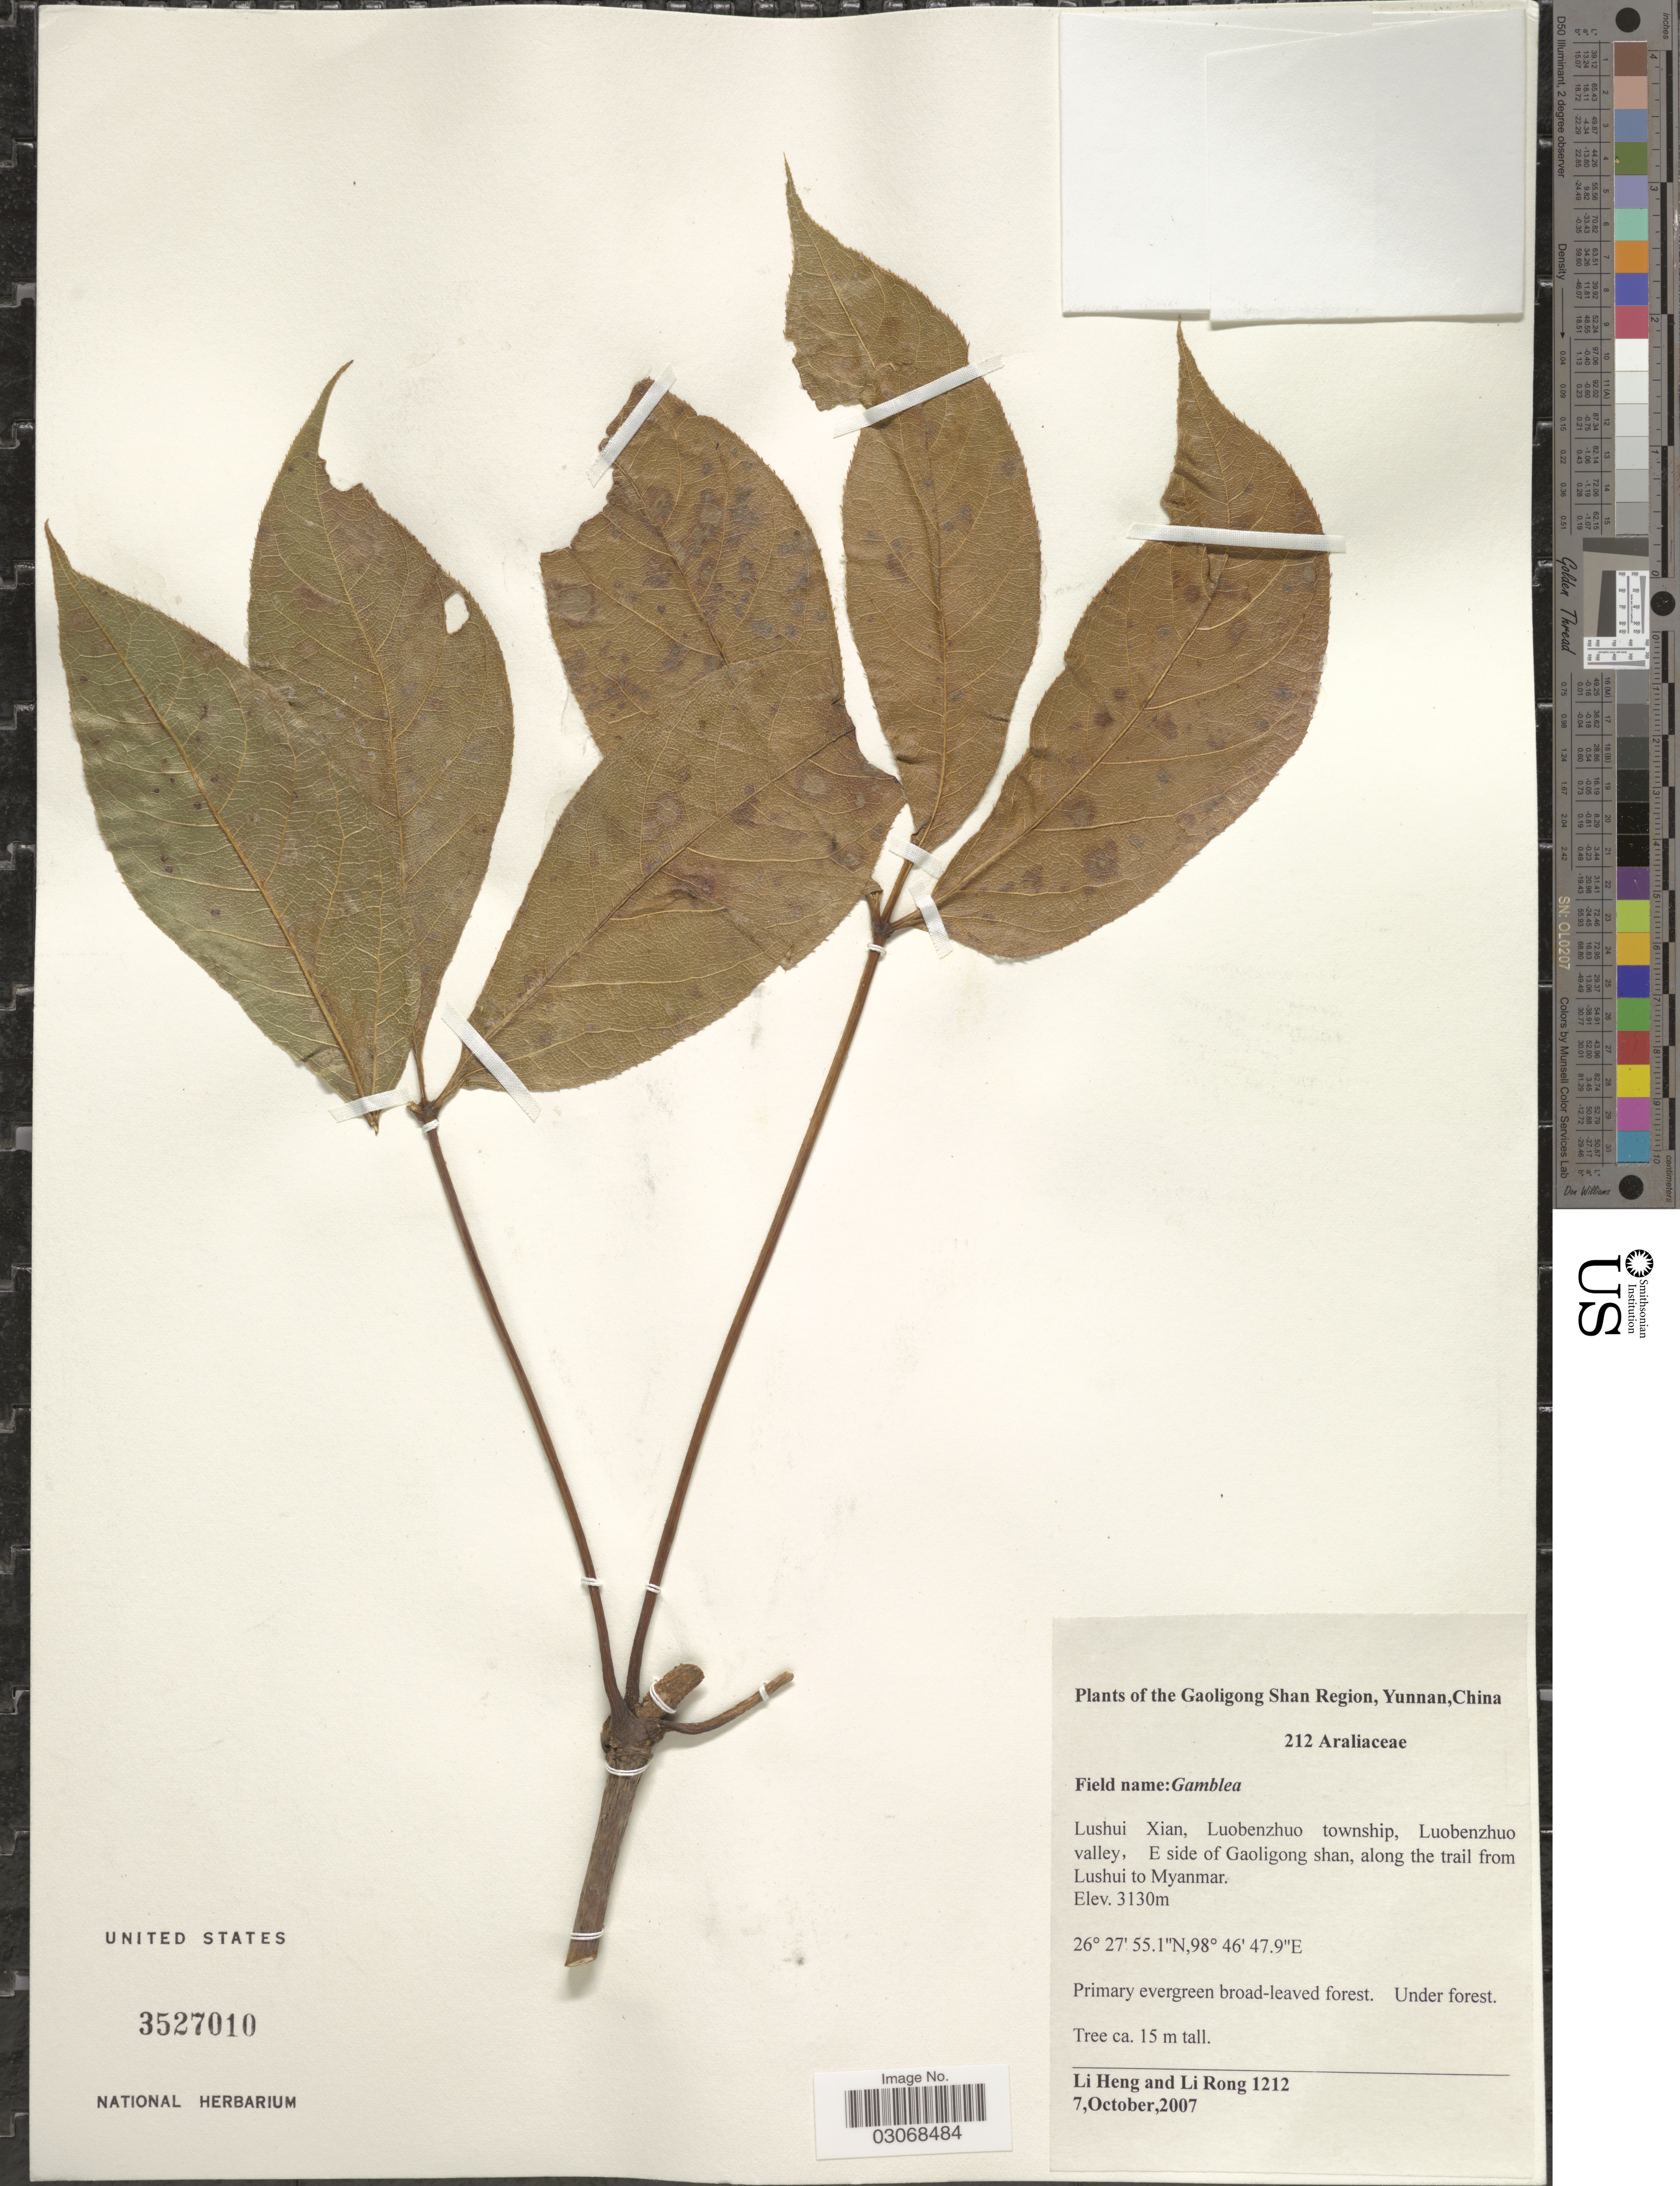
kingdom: Plantae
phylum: Tracheophyta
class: Magnoliopsida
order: Apiales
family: Araliaceae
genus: Gamblea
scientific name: Gamblea sp.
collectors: H. Li & R. Li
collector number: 1212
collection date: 2007-10-07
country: China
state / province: Yunnan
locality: The Gaoligong Shan Region, Yunnan, Lushui Xian, Luobenzhuo township, Luobenzhuo valley, E side of Gaoligong shan, along the trail from Lushui to Myanmar.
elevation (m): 3130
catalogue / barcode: US 3527010